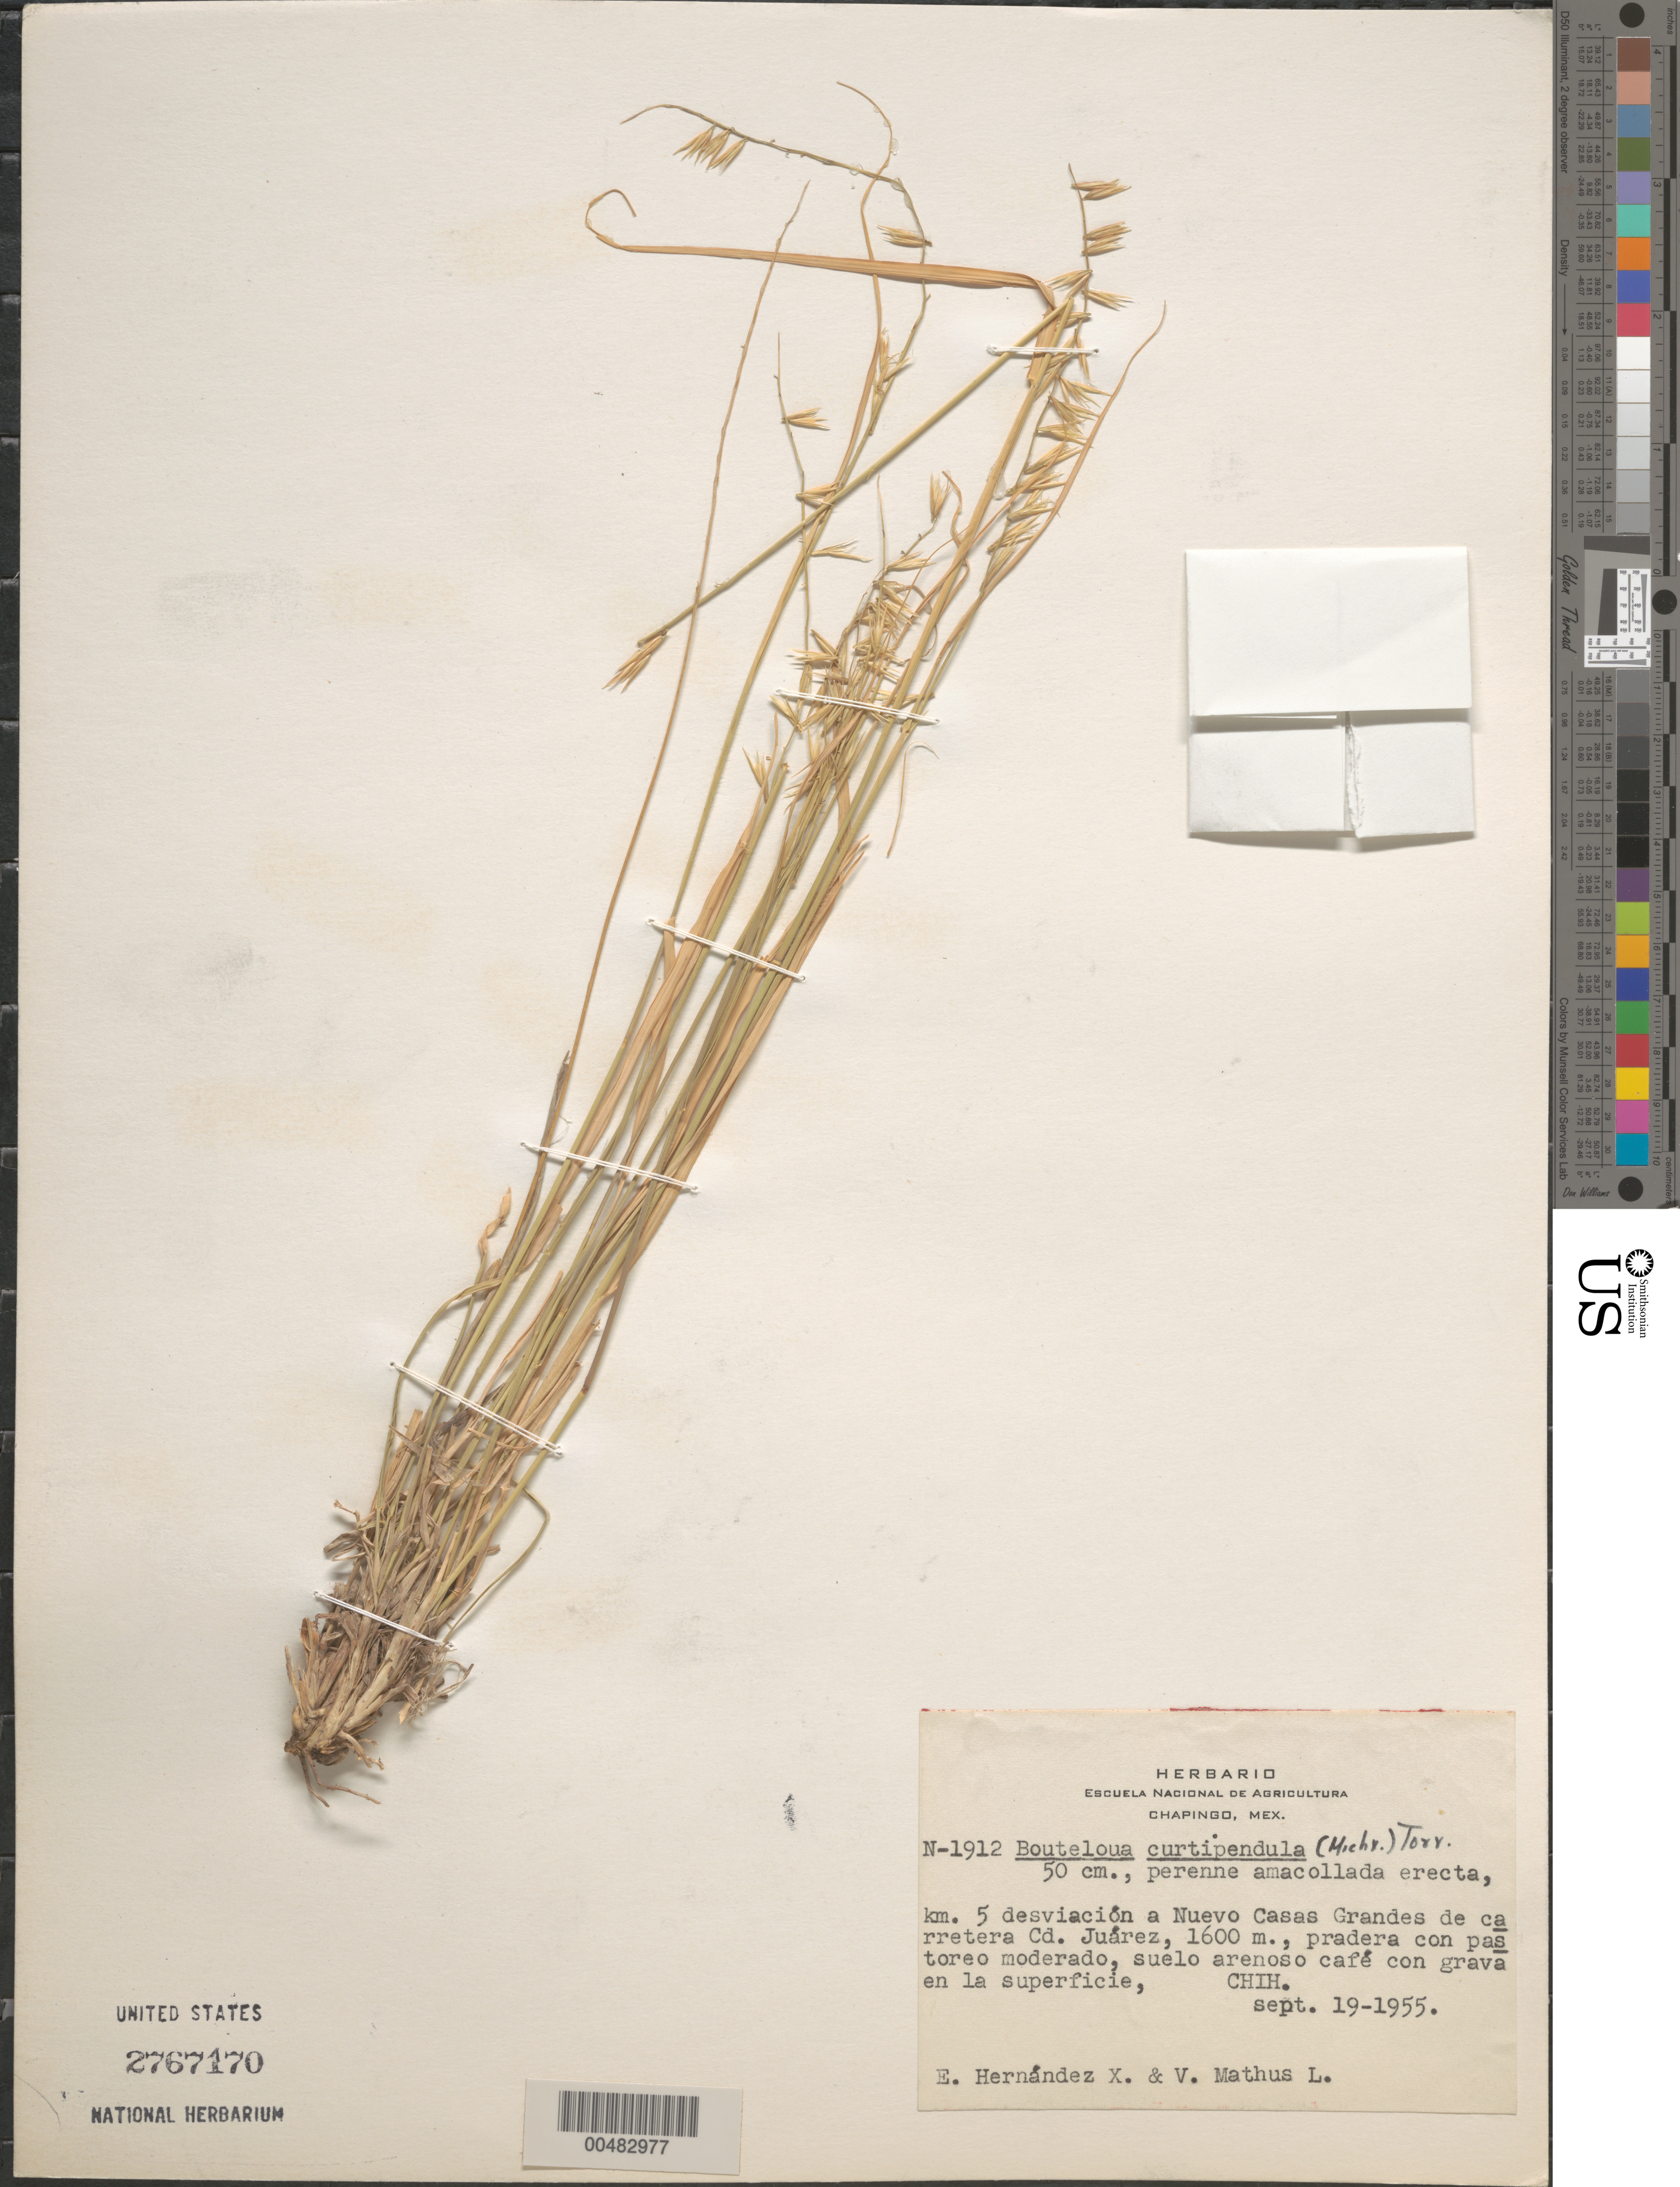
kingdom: Plantae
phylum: Tracheophyta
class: Liliopsida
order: Poales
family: Poaceae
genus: Bouteloua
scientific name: Bouteloua curtipendula var. caespitosa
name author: Gould & Kapadia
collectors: E. I. Hernández-X. & V. Mathus L.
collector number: N-1912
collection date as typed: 19 Sep 1955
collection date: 1955-09-19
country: Mexico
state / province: Chihuahua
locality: Km 5 desviación a Nuevo Casas Grandes de carretera Cd. Juárez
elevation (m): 1600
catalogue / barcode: US 2767170